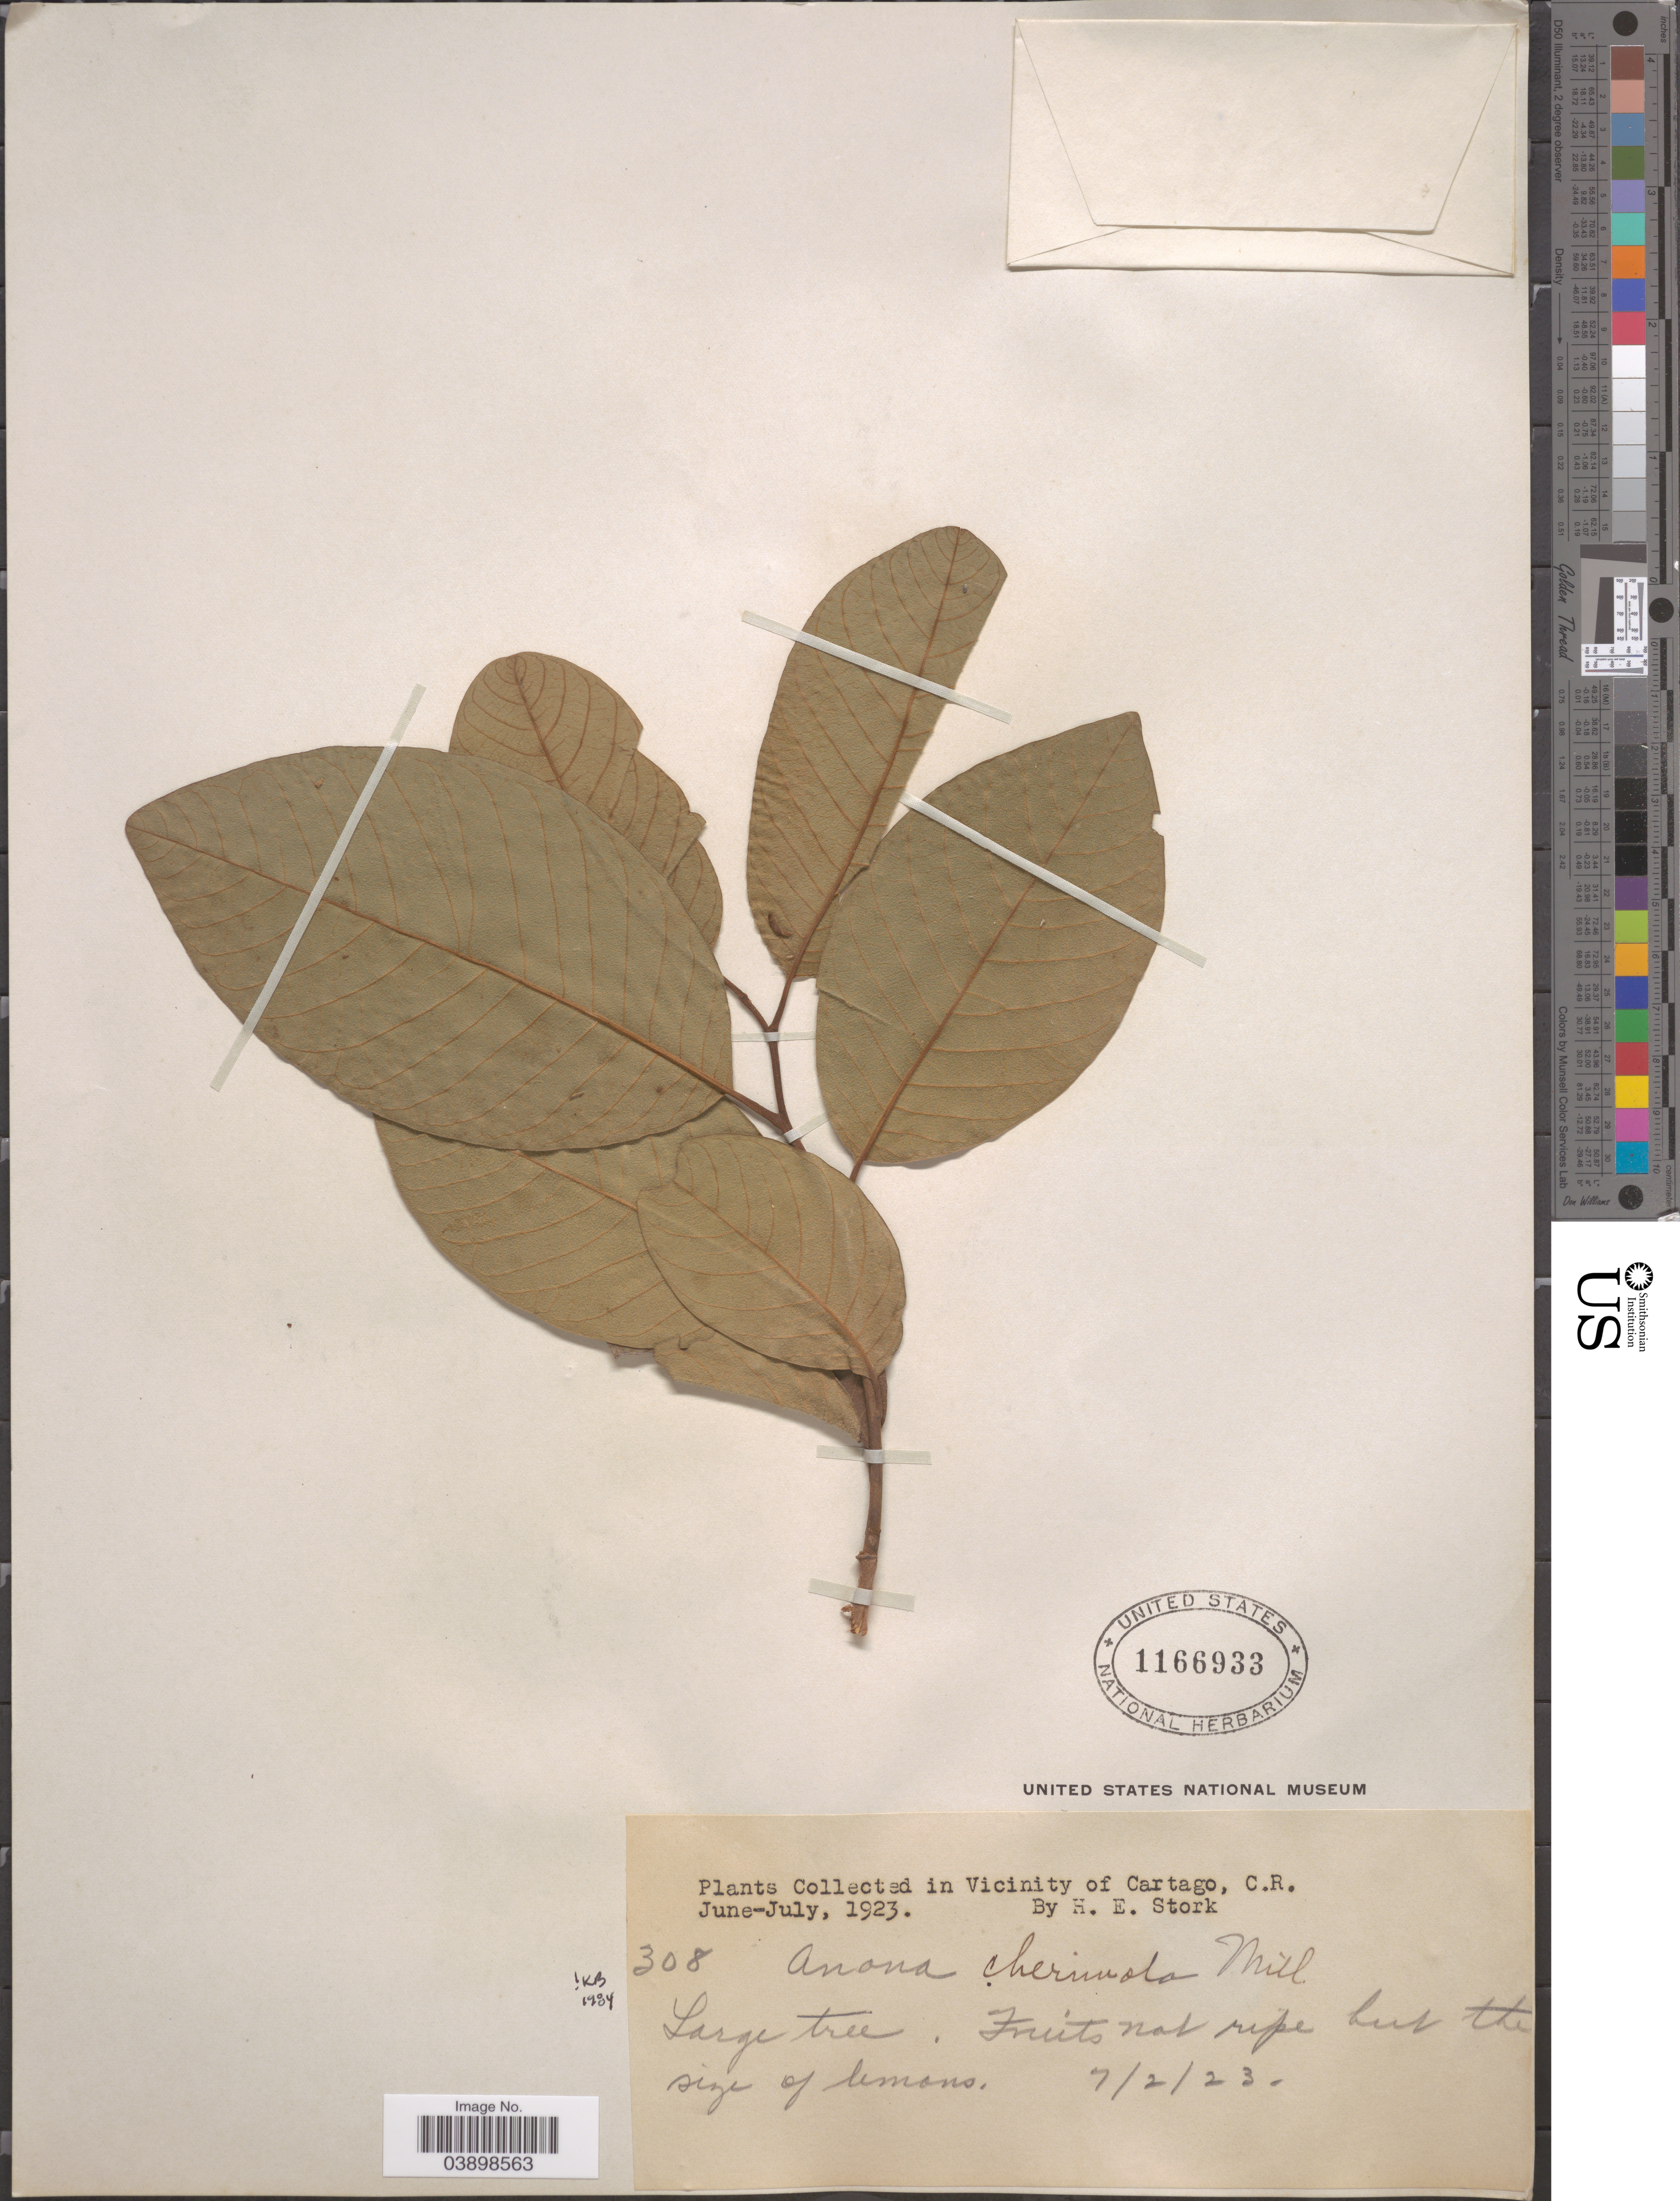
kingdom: Plantae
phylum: Tracheophyta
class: Magnoliopsida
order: Magnoliales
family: Annonaceae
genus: Annona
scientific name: Annona cherimola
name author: Mill.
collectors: H. E. Stork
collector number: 308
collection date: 1923-07-02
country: Costa Rica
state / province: Cartago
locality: Vicinity of Cartago.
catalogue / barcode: US 1166933